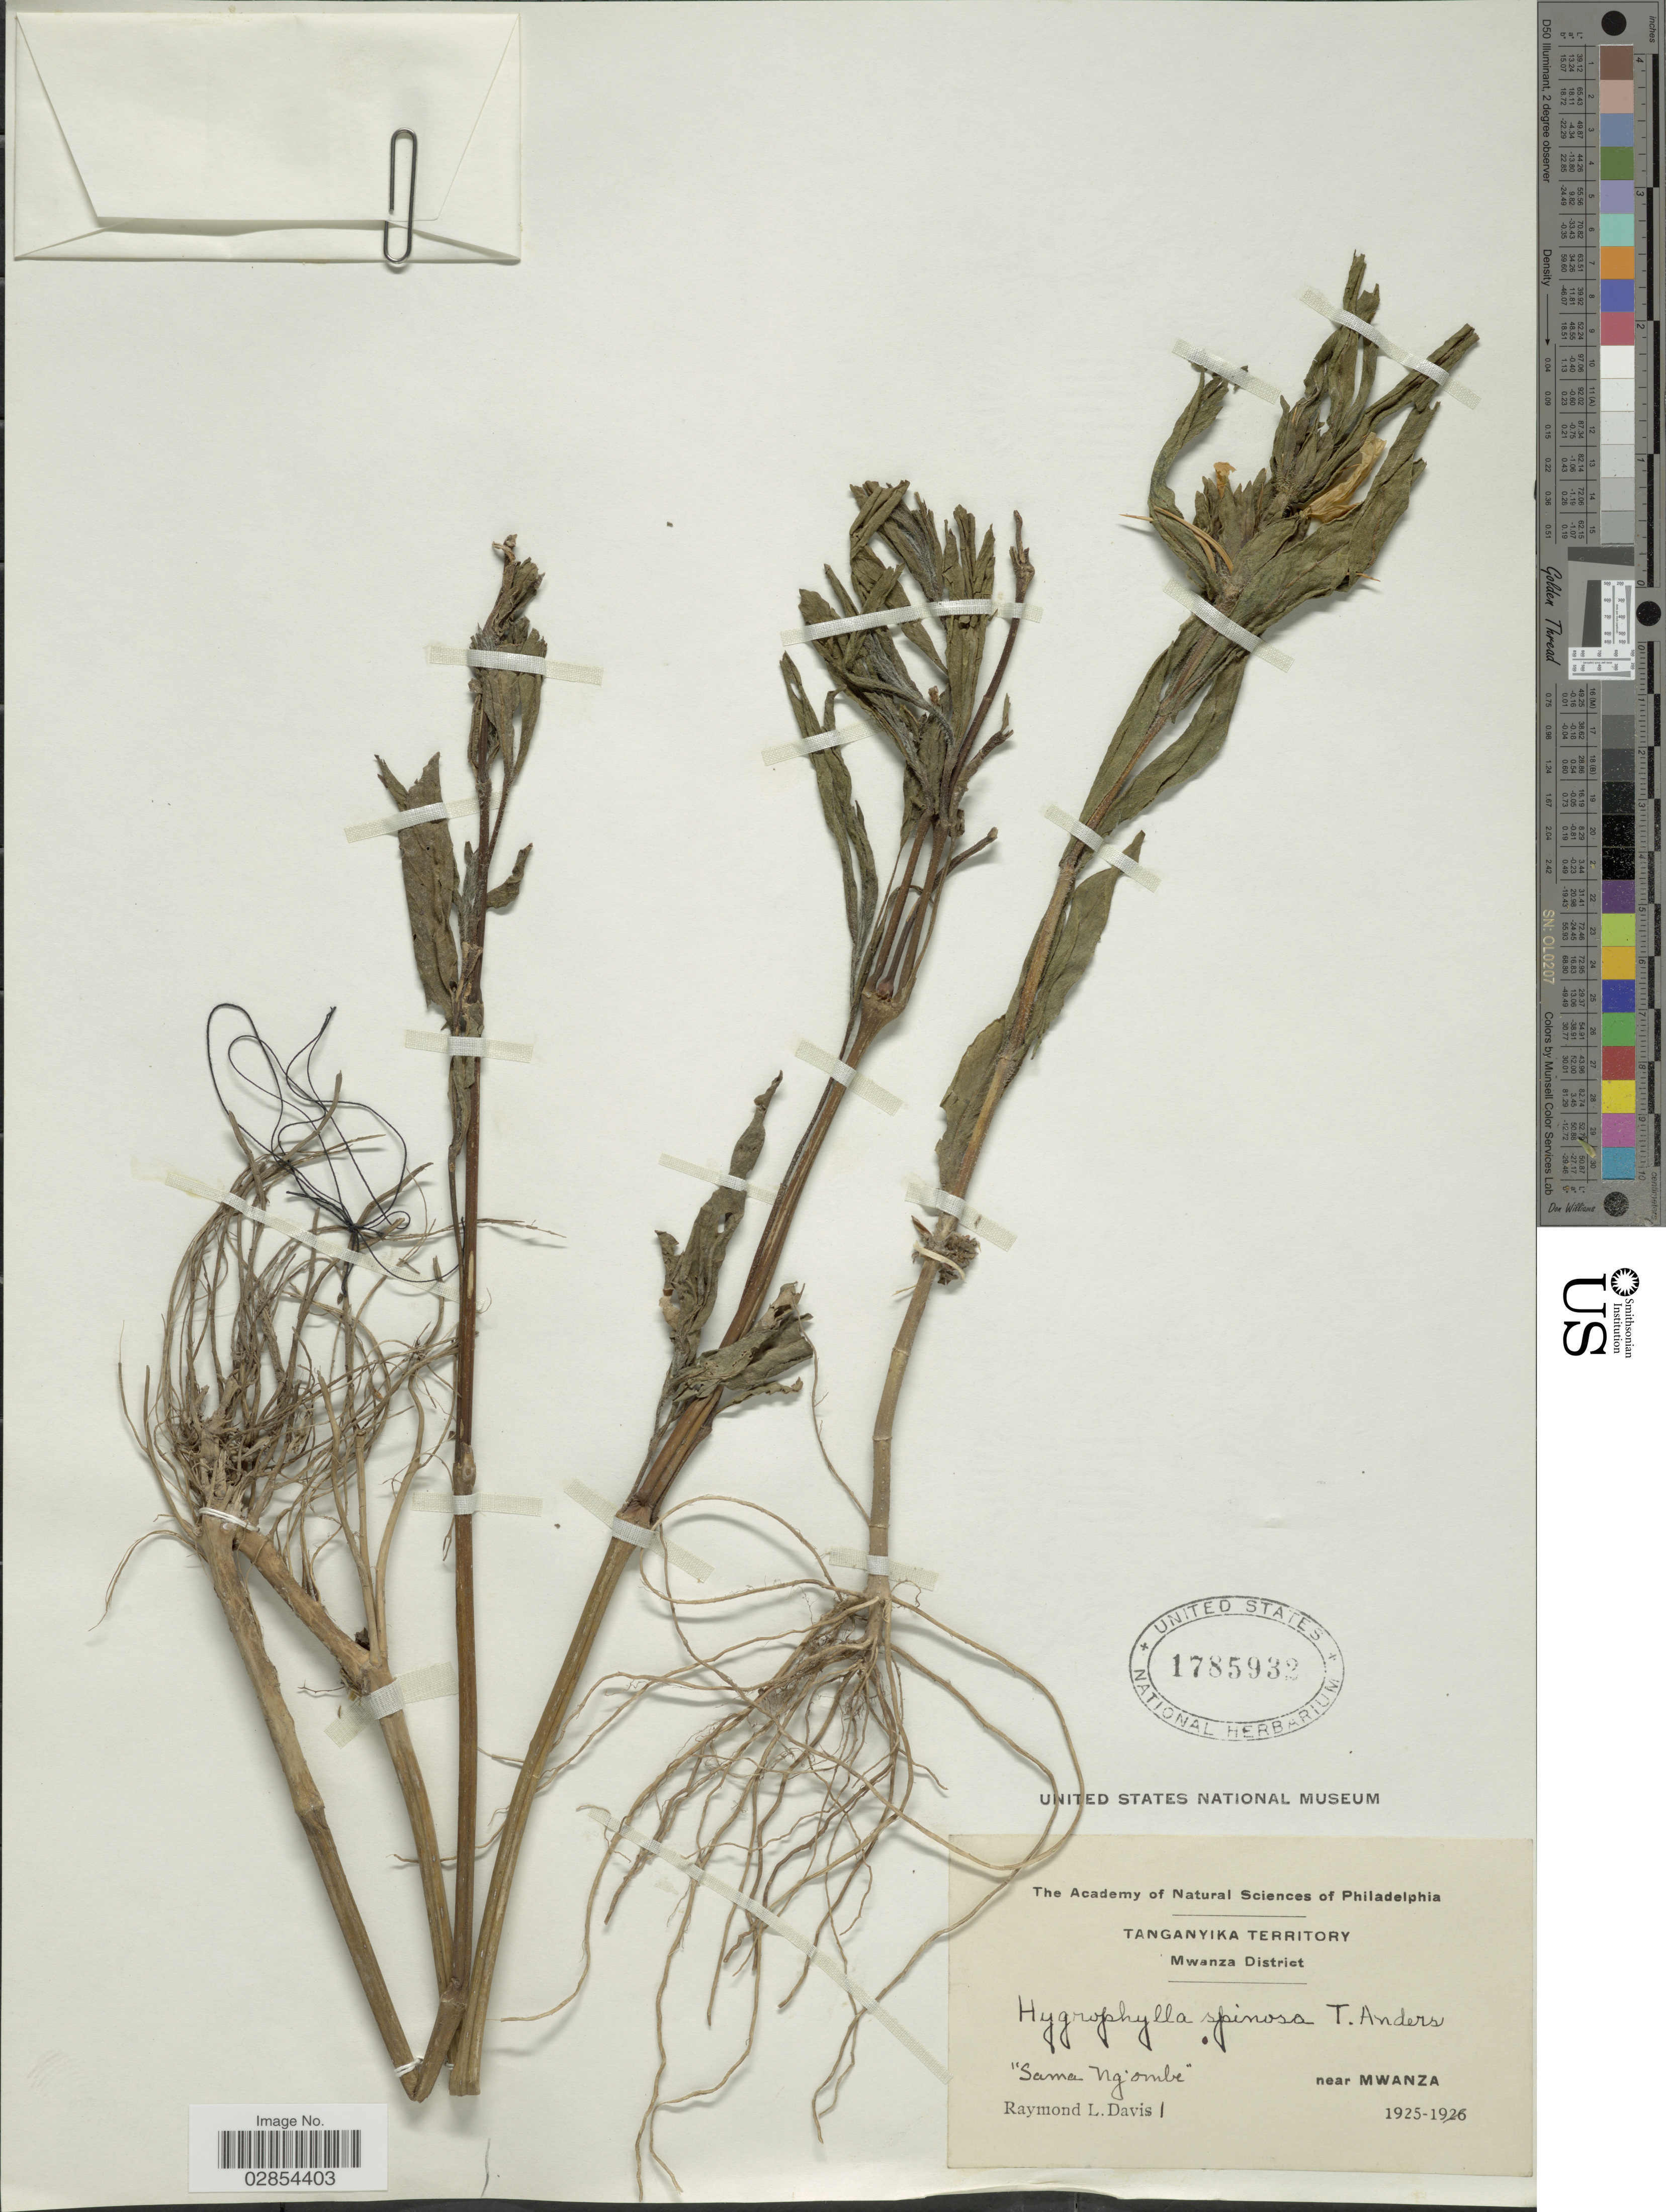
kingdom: Plantae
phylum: Tracheophyta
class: Magnoliopsida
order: Lamiales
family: Acanthaceae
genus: Hygrophila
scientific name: Hygrophila spinosa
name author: T. Anderson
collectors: R. Davis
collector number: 1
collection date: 1925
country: Tanzania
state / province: Mwanza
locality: Tanganyika Territory. Mwanza District. "Sama Ngombe" near Mwanza.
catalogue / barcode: US 1785932